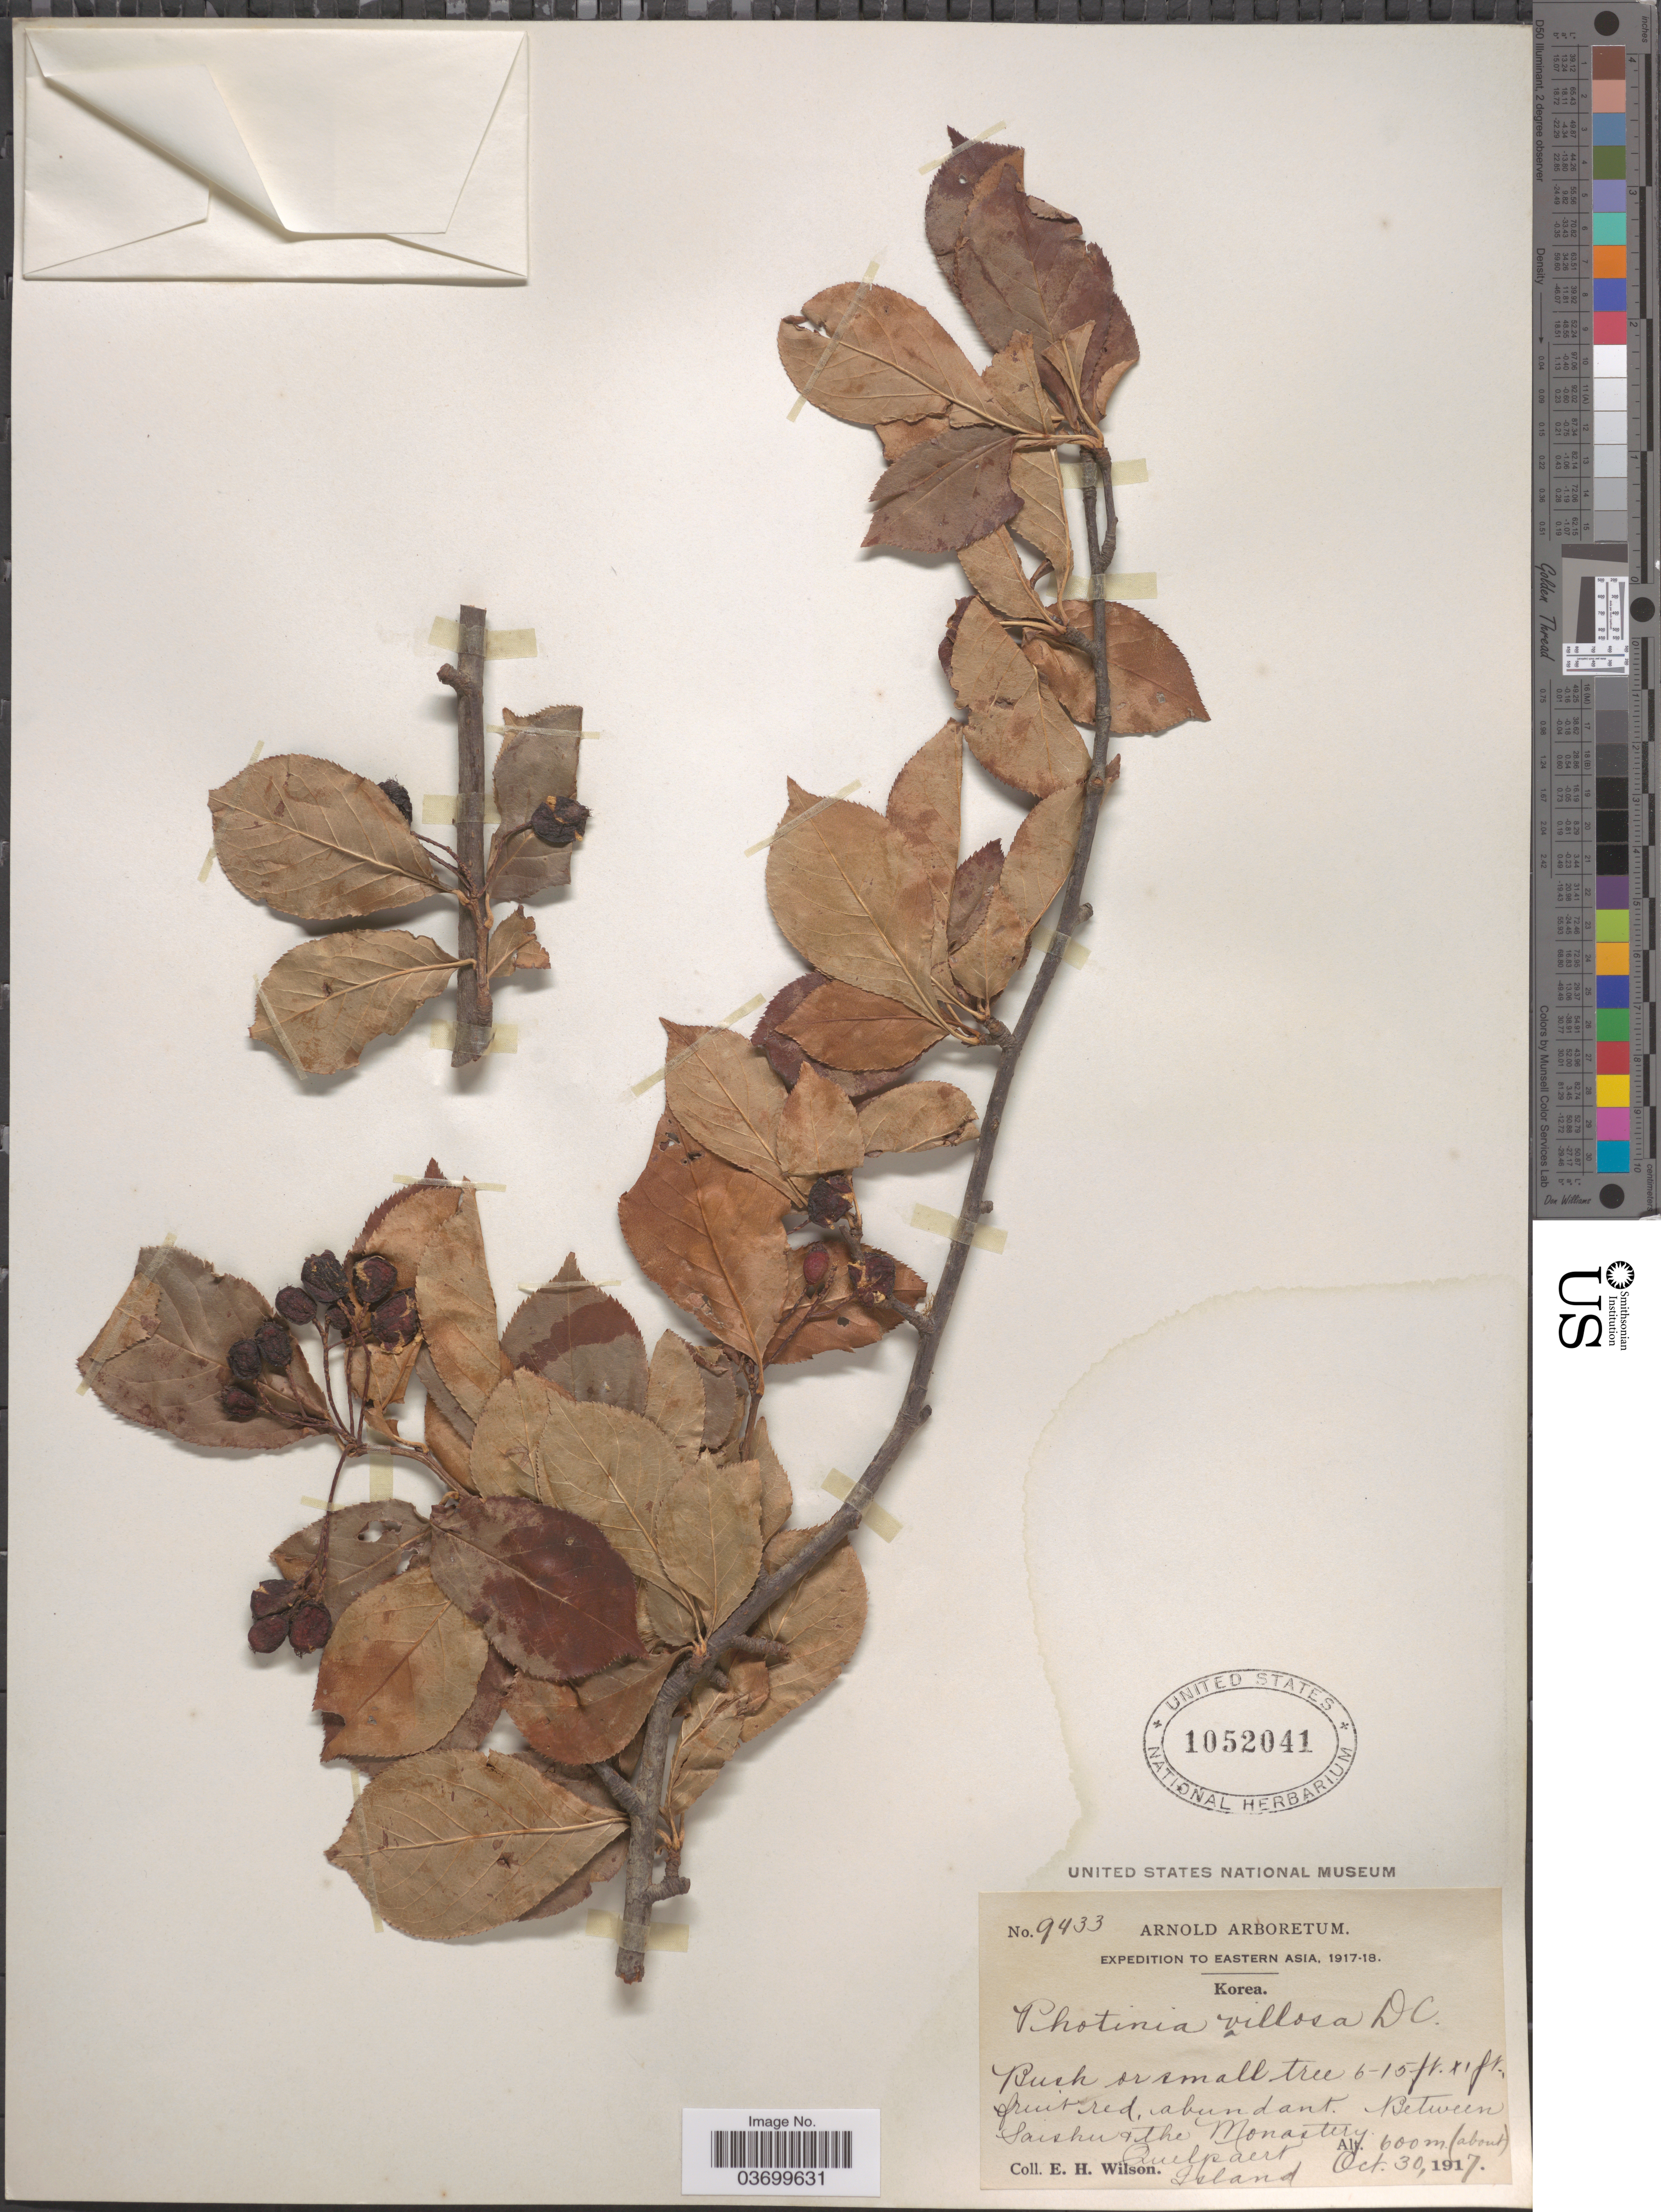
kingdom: Plantae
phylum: Tracheophyta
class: Magnoliopsida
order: Rosales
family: Rosaceae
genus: Photinia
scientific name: Photinia villosa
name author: (DC.) Thunb.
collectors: E. Wilson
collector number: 9433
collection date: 1917-10-30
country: South Korea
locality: Saishu + the Monastery. Quelpaert Island.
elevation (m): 600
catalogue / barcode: US 1052041